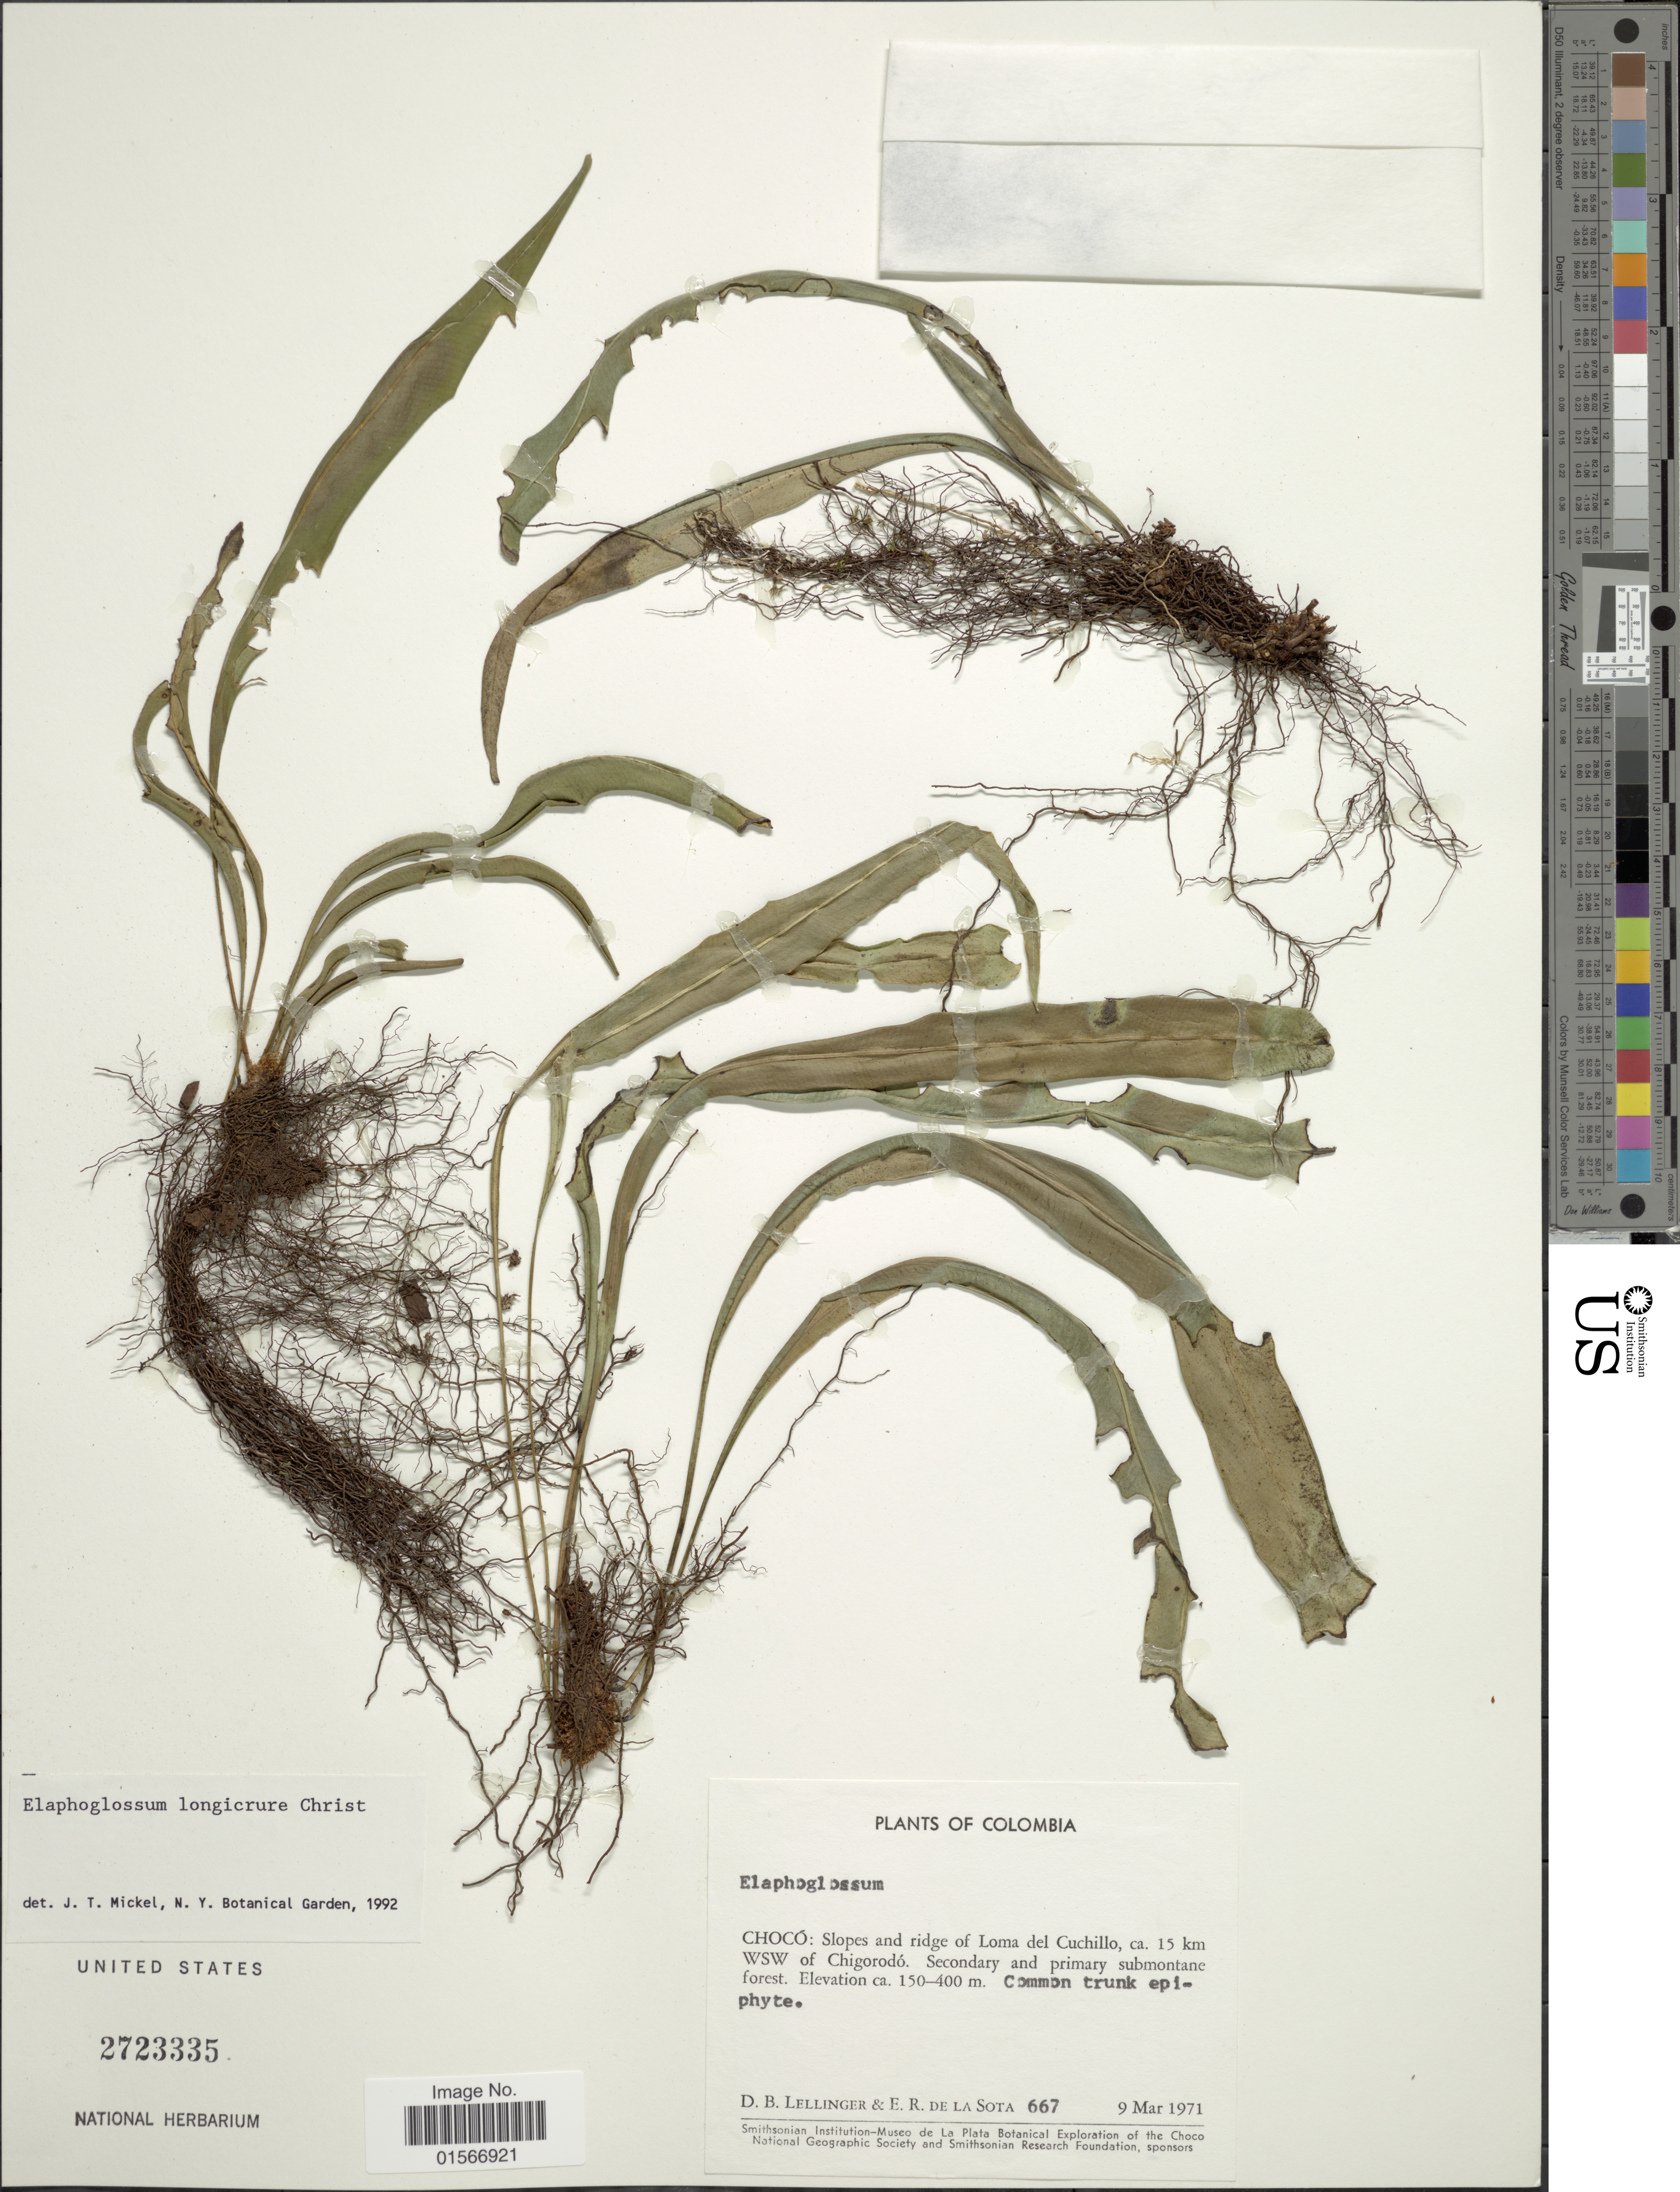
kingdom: Plantae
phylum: Tracheophyta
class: Polypodiopsida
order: Polypodiales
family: Dryopteridaceae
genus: Elaphoglossum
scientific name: Elaphoglossum longicrure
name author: Christ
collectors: D. B. Lellinger & E. R. de la Sota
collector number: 667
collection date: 1971-03-09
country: Colombia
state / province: Chocó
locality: Slopes and ridge of Loma del Cuchillo, ca. 15 km WSW of Chigorodó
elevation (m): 150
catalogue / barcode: US 2723335